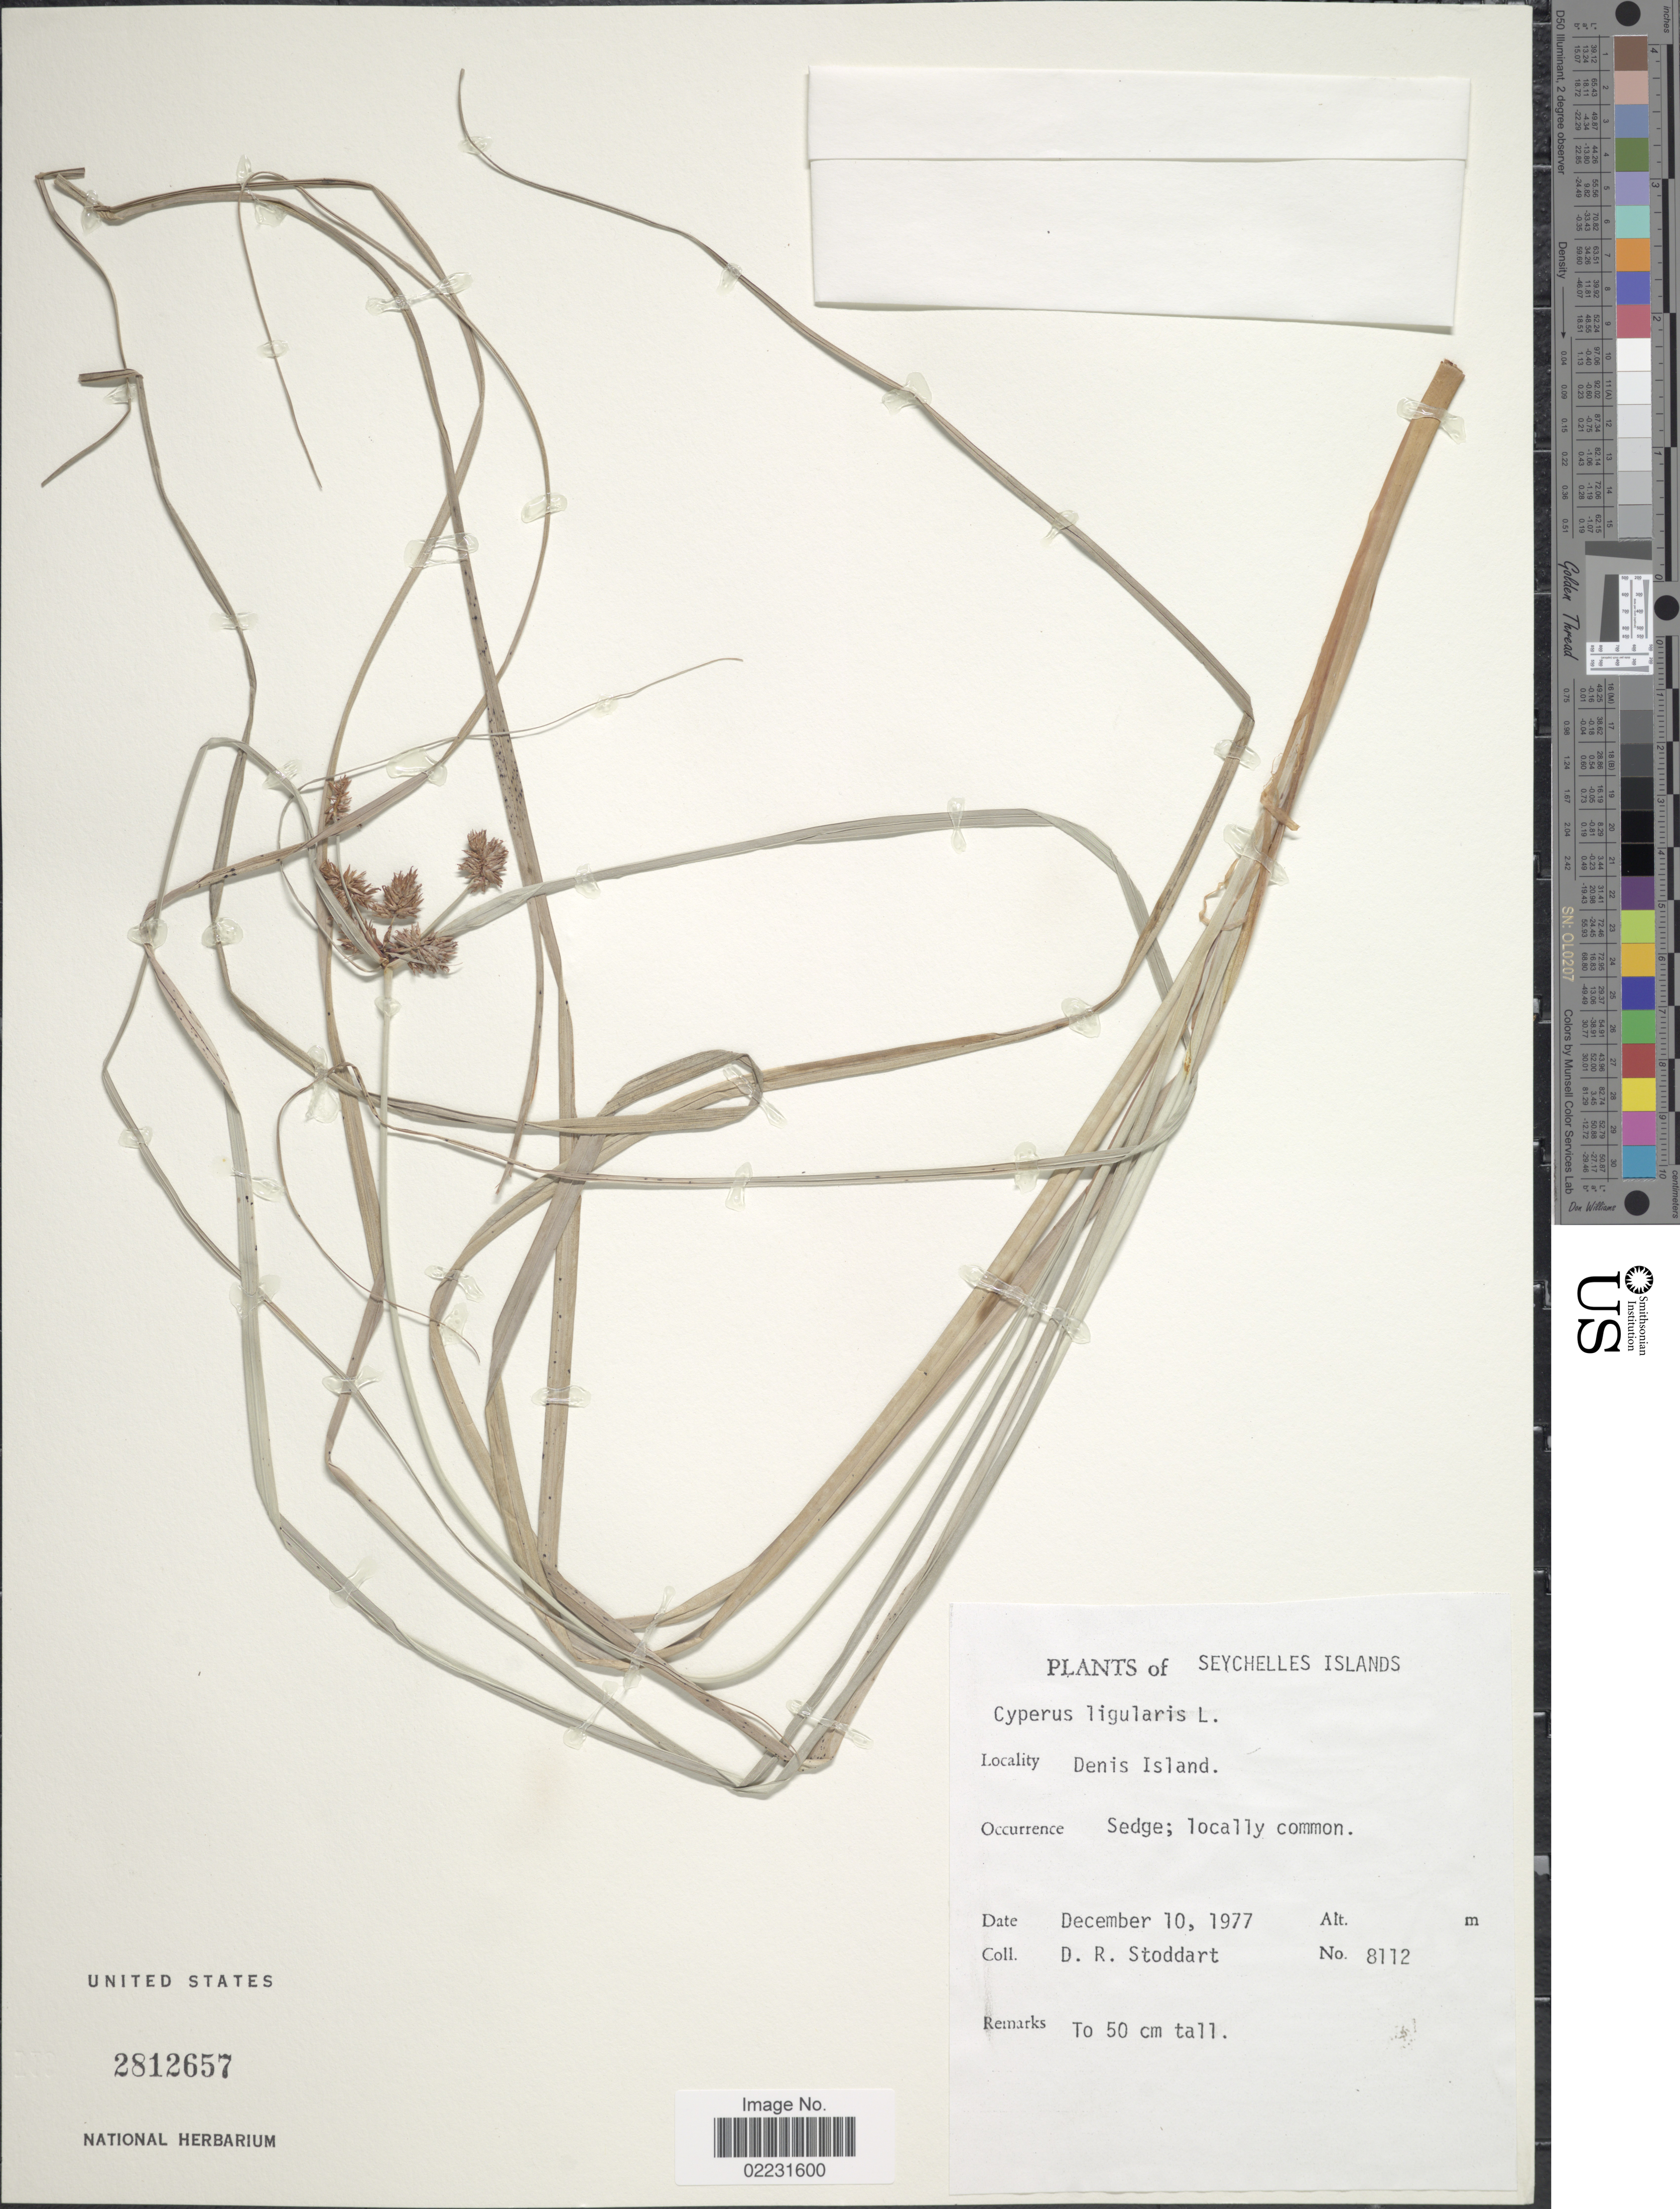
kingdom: Plantae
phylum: Tracheophyta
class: Liliopsida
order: Poales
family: Cyperaceae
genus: Cyperus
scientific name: Cyperus ligularis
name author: L.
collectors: D. R. Stoddart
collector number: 8112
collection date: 1977-12-10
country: Seychelles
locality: Denis Island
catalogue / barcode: US 2812657